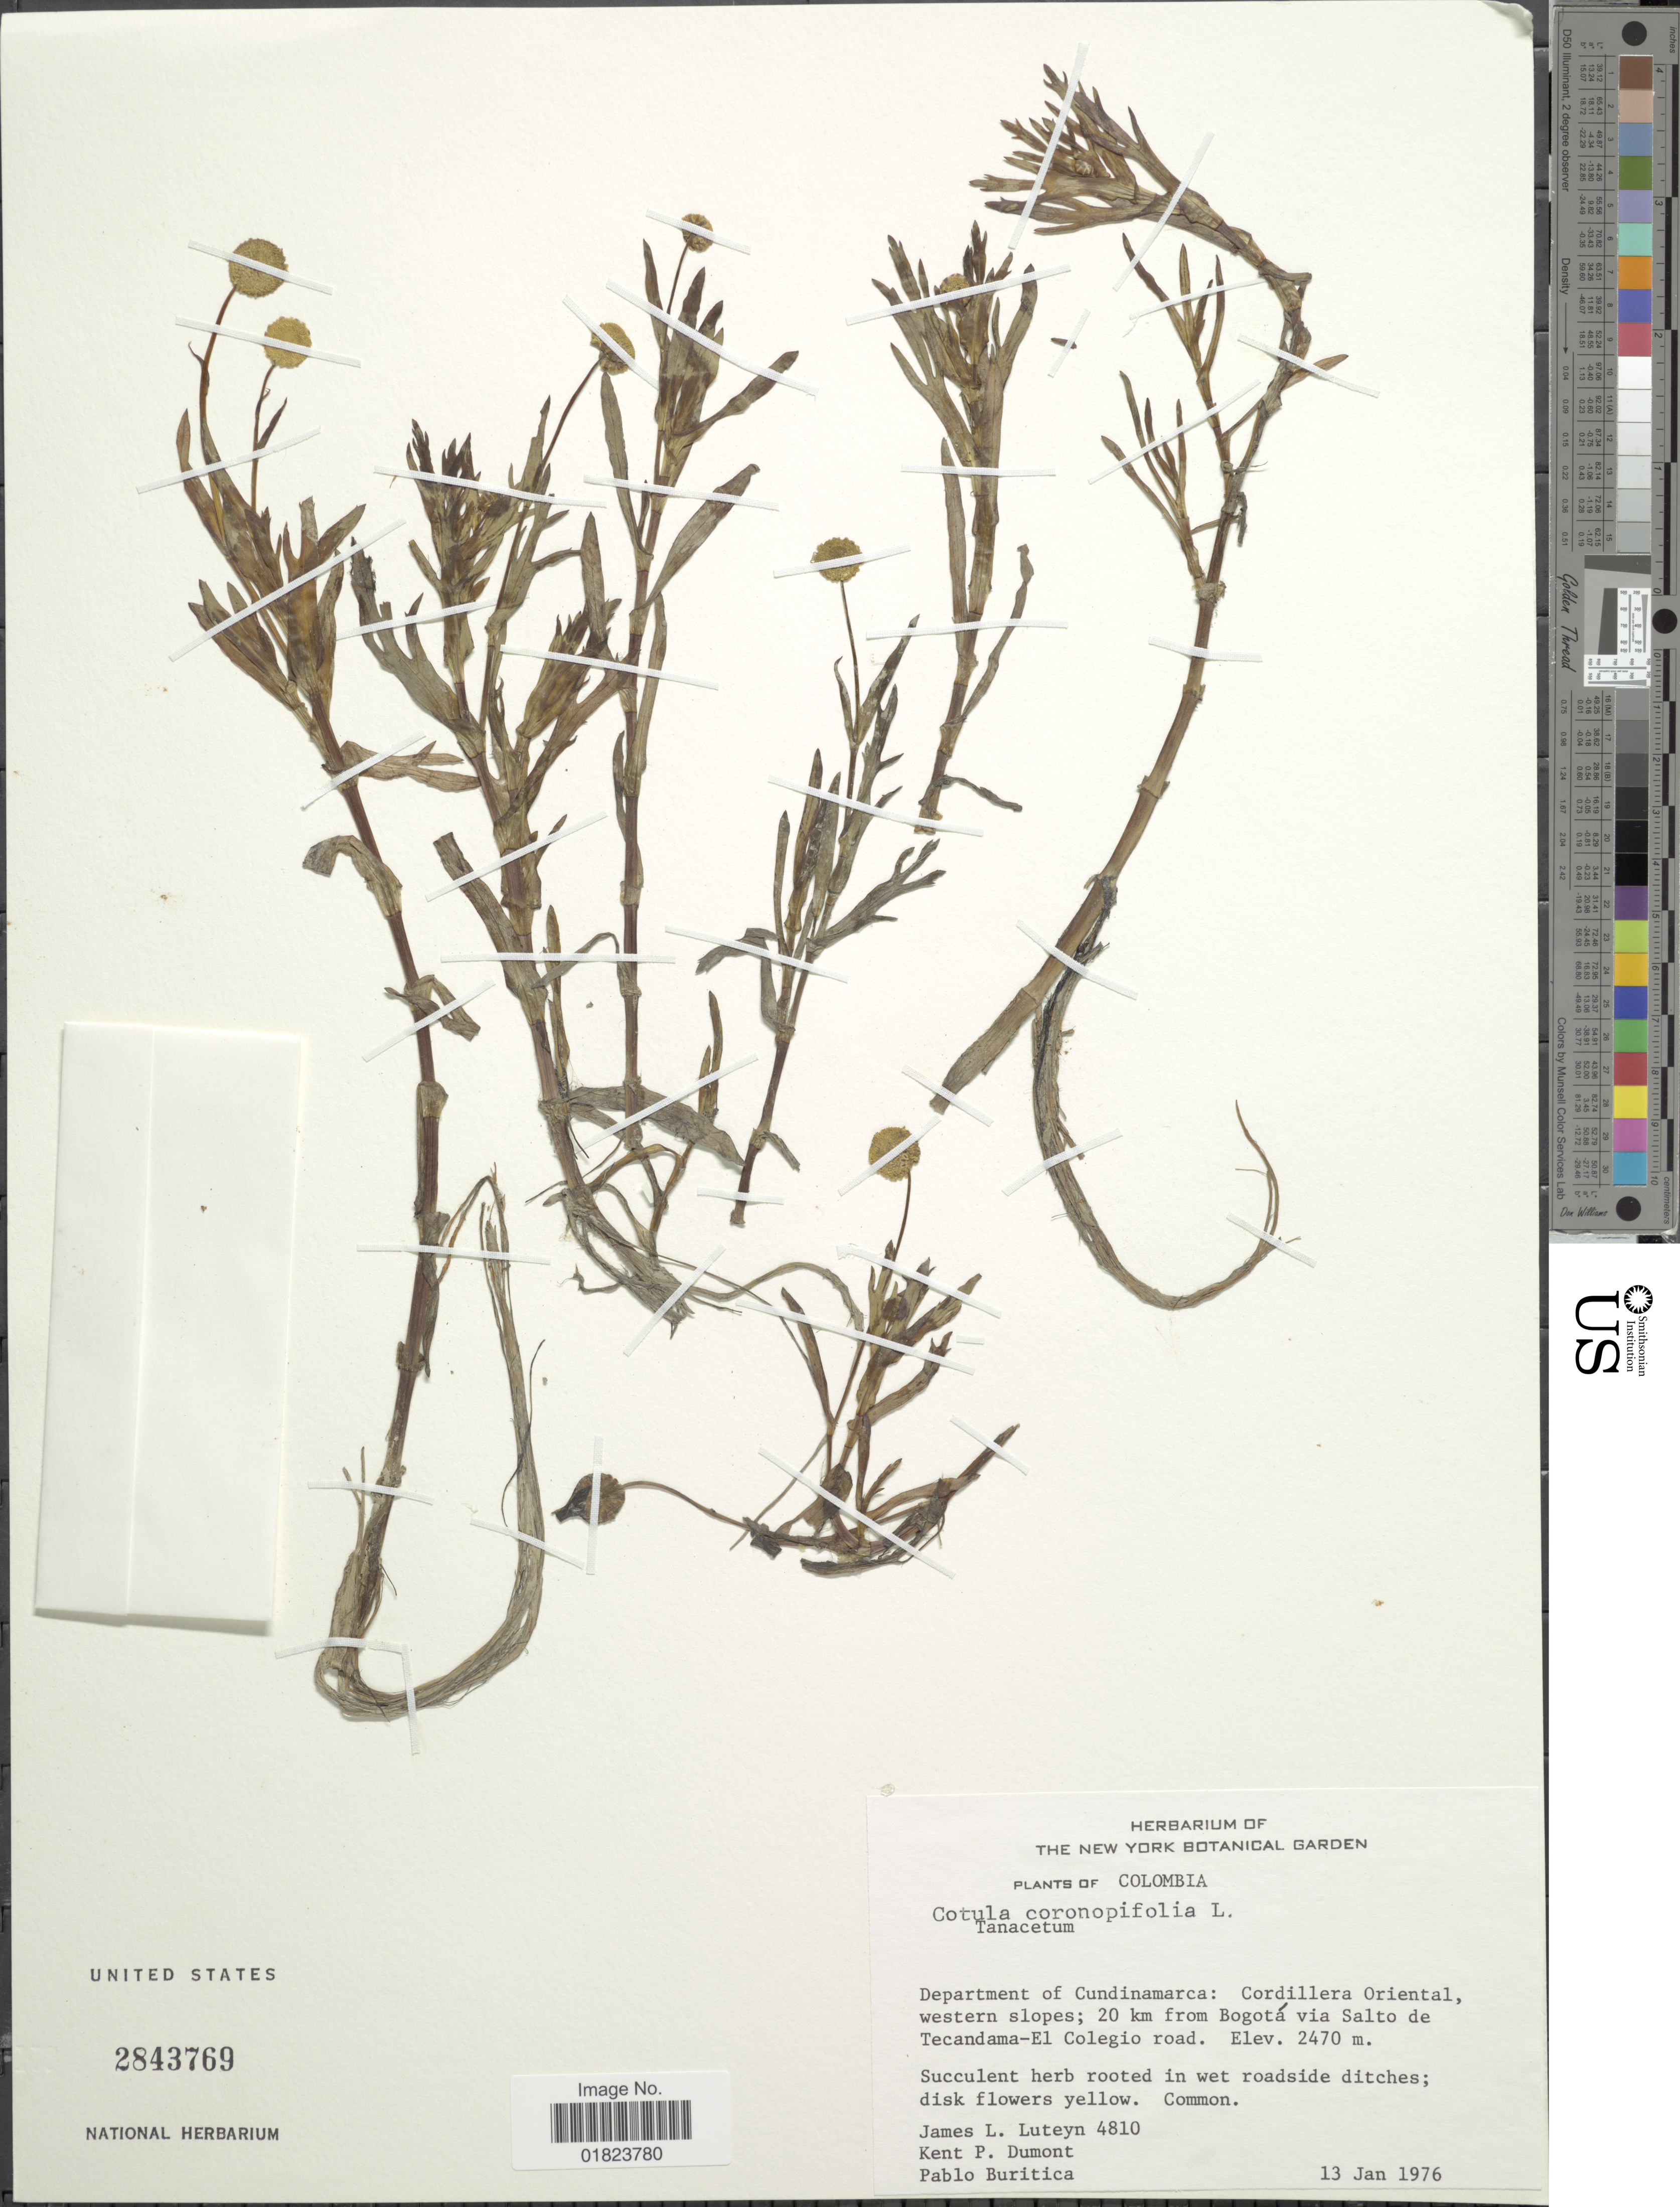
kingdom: Plantae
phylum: Tracheophyta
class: Magnoliopsida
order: Asterales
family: Asteraceae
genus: Cotula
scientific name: Cotula coronopifolia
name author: L.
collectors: J. L. Luteyn, K. P. Dumont & P. Buritica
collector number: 4810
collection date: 1976-01-13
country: Colombia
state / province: Cundinamarca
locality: Department of Cundinamarca: Cordiller Oriental, western slopes; 20 km from Bogota via Salto de Tecandama-El Colegio road.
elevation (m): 2470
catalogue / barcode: US 2843769